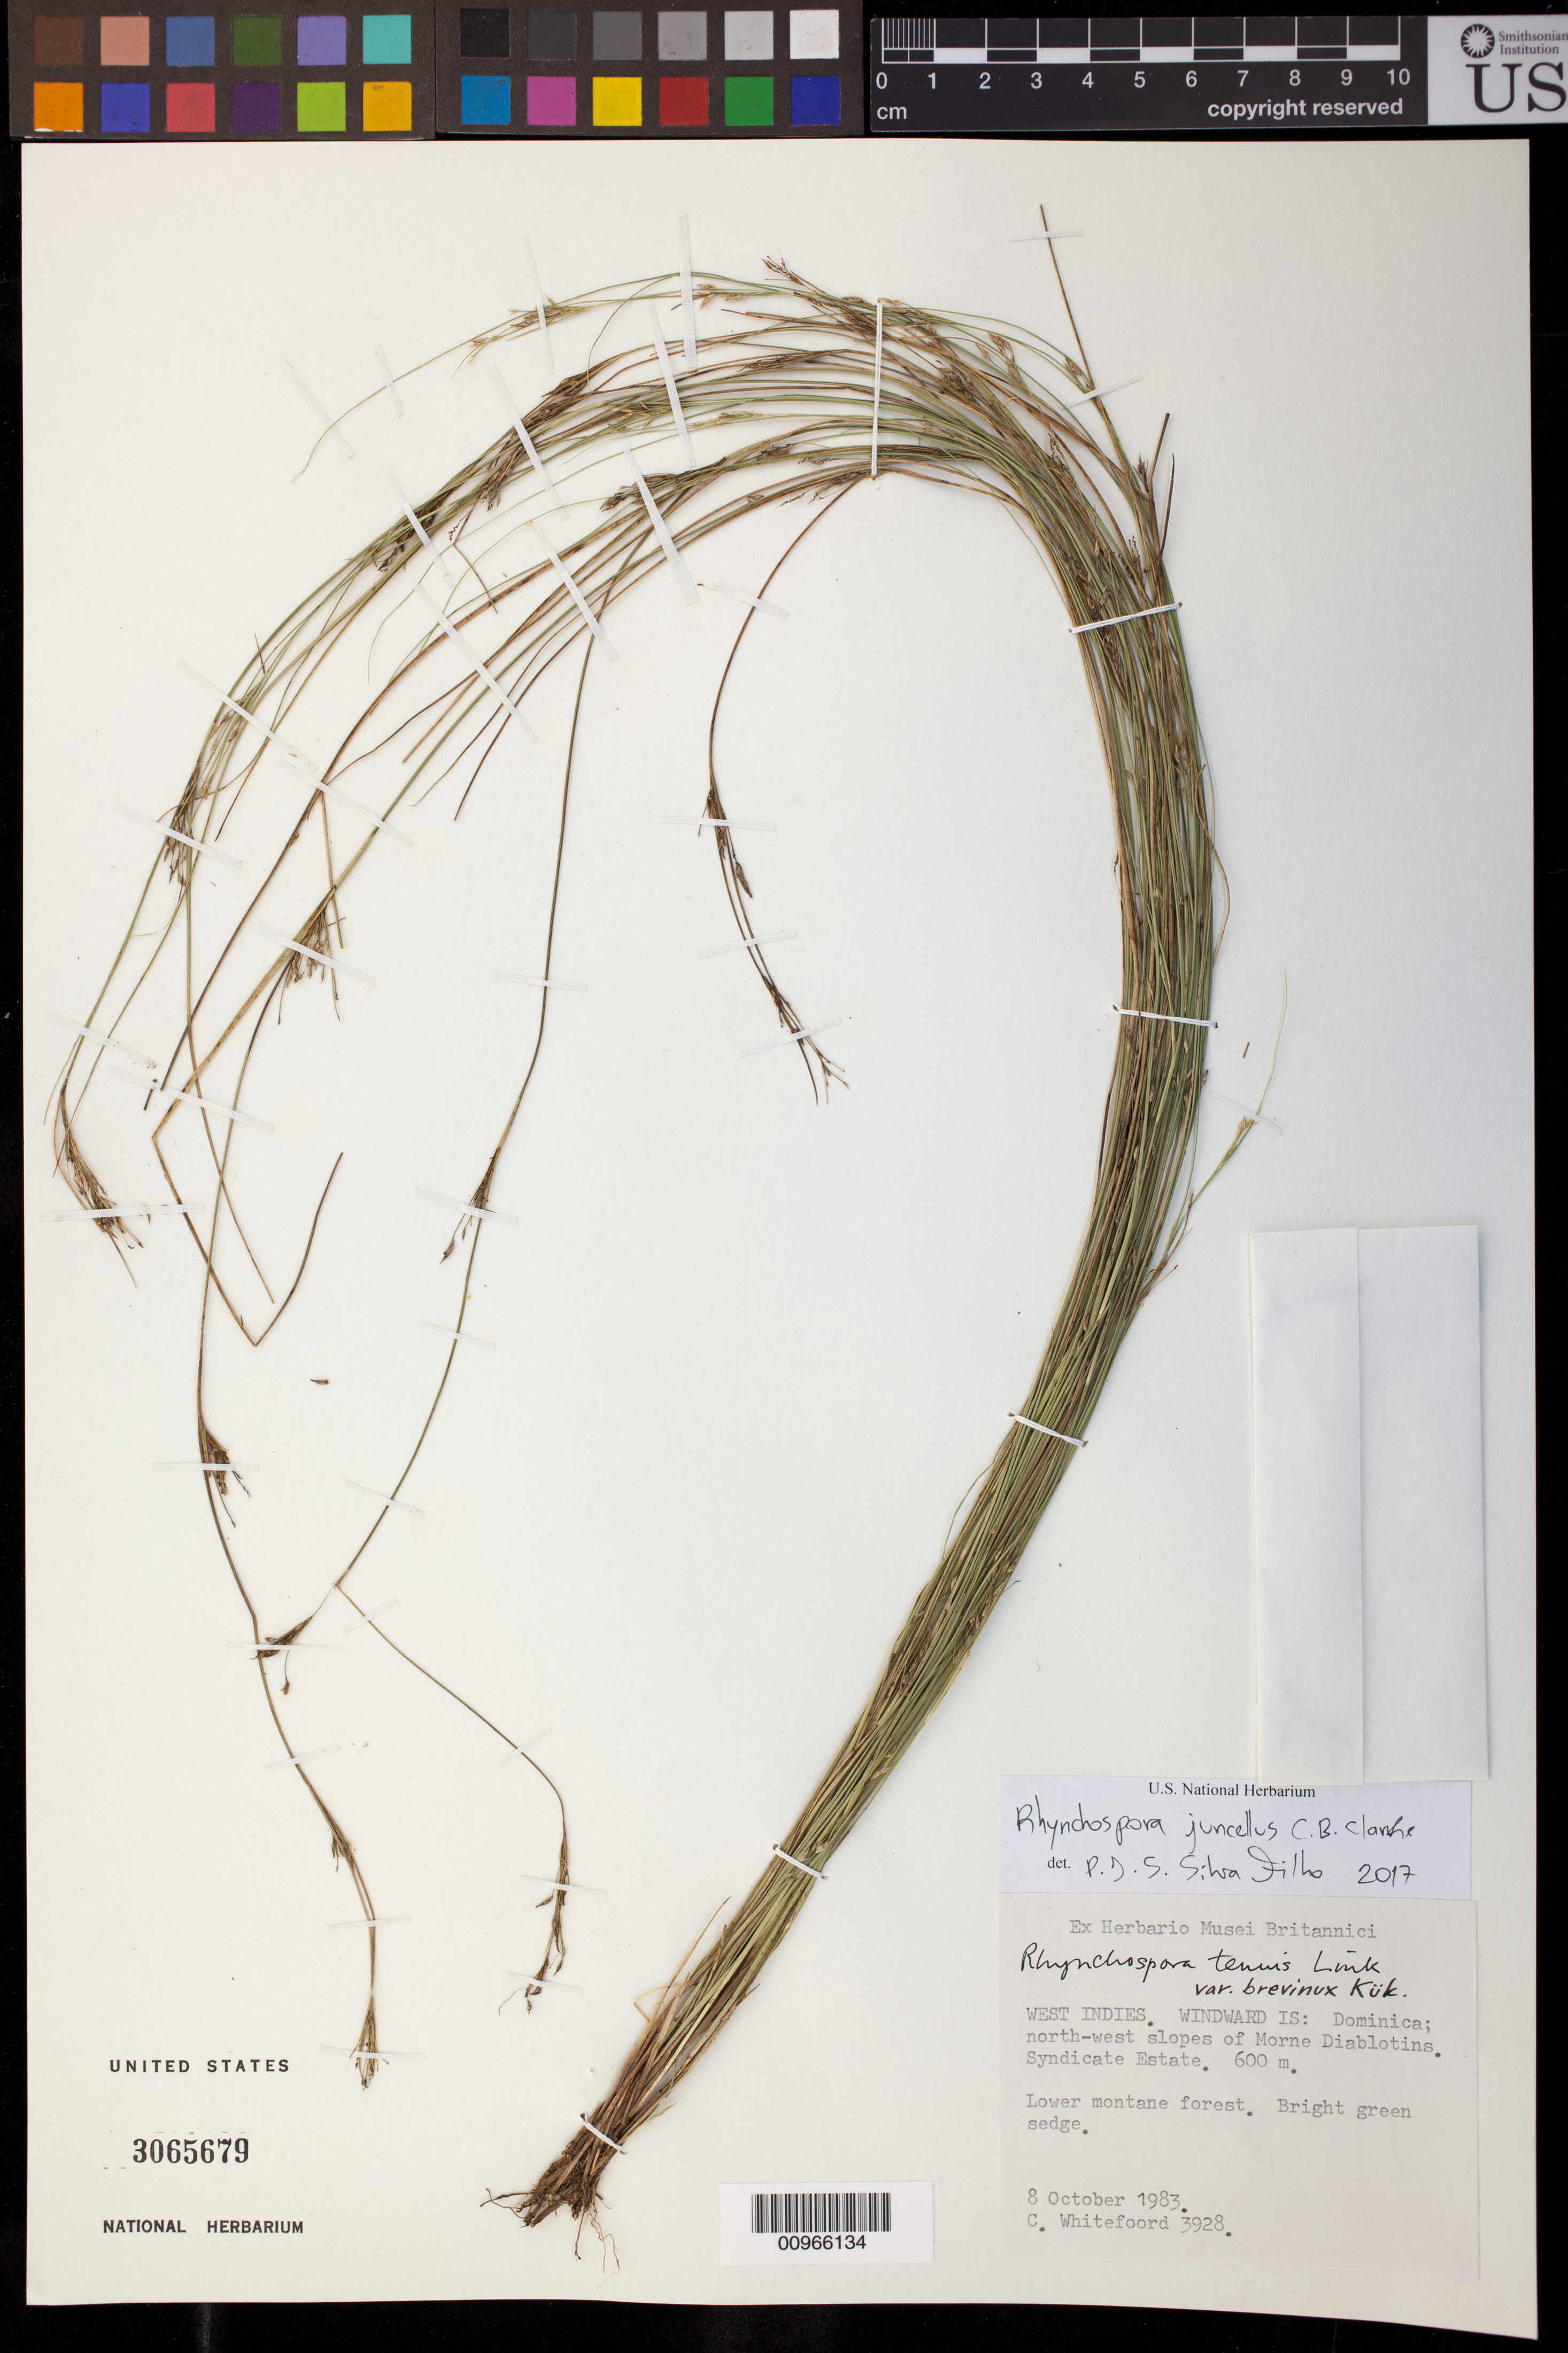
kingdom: Plantae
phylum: Tracheophyta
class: Liliopsida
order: Poales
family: Cyperaceae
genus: Rhynchospora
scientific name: Rhynchospora tenuis var. brevinux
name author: Kük.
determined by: Strong, M. T., (US), Smithsonian Institution - National Museum of Natural History (UNITED STATES)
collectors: C. Whitefoord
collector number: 3928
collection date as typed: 08 Oct 1983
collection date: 1983-10-08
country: Dominica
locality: North-west slopes of Morne Diablotins, Syndicate Estats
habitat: Lower montane forest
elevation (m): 600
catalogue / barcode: US 3065679